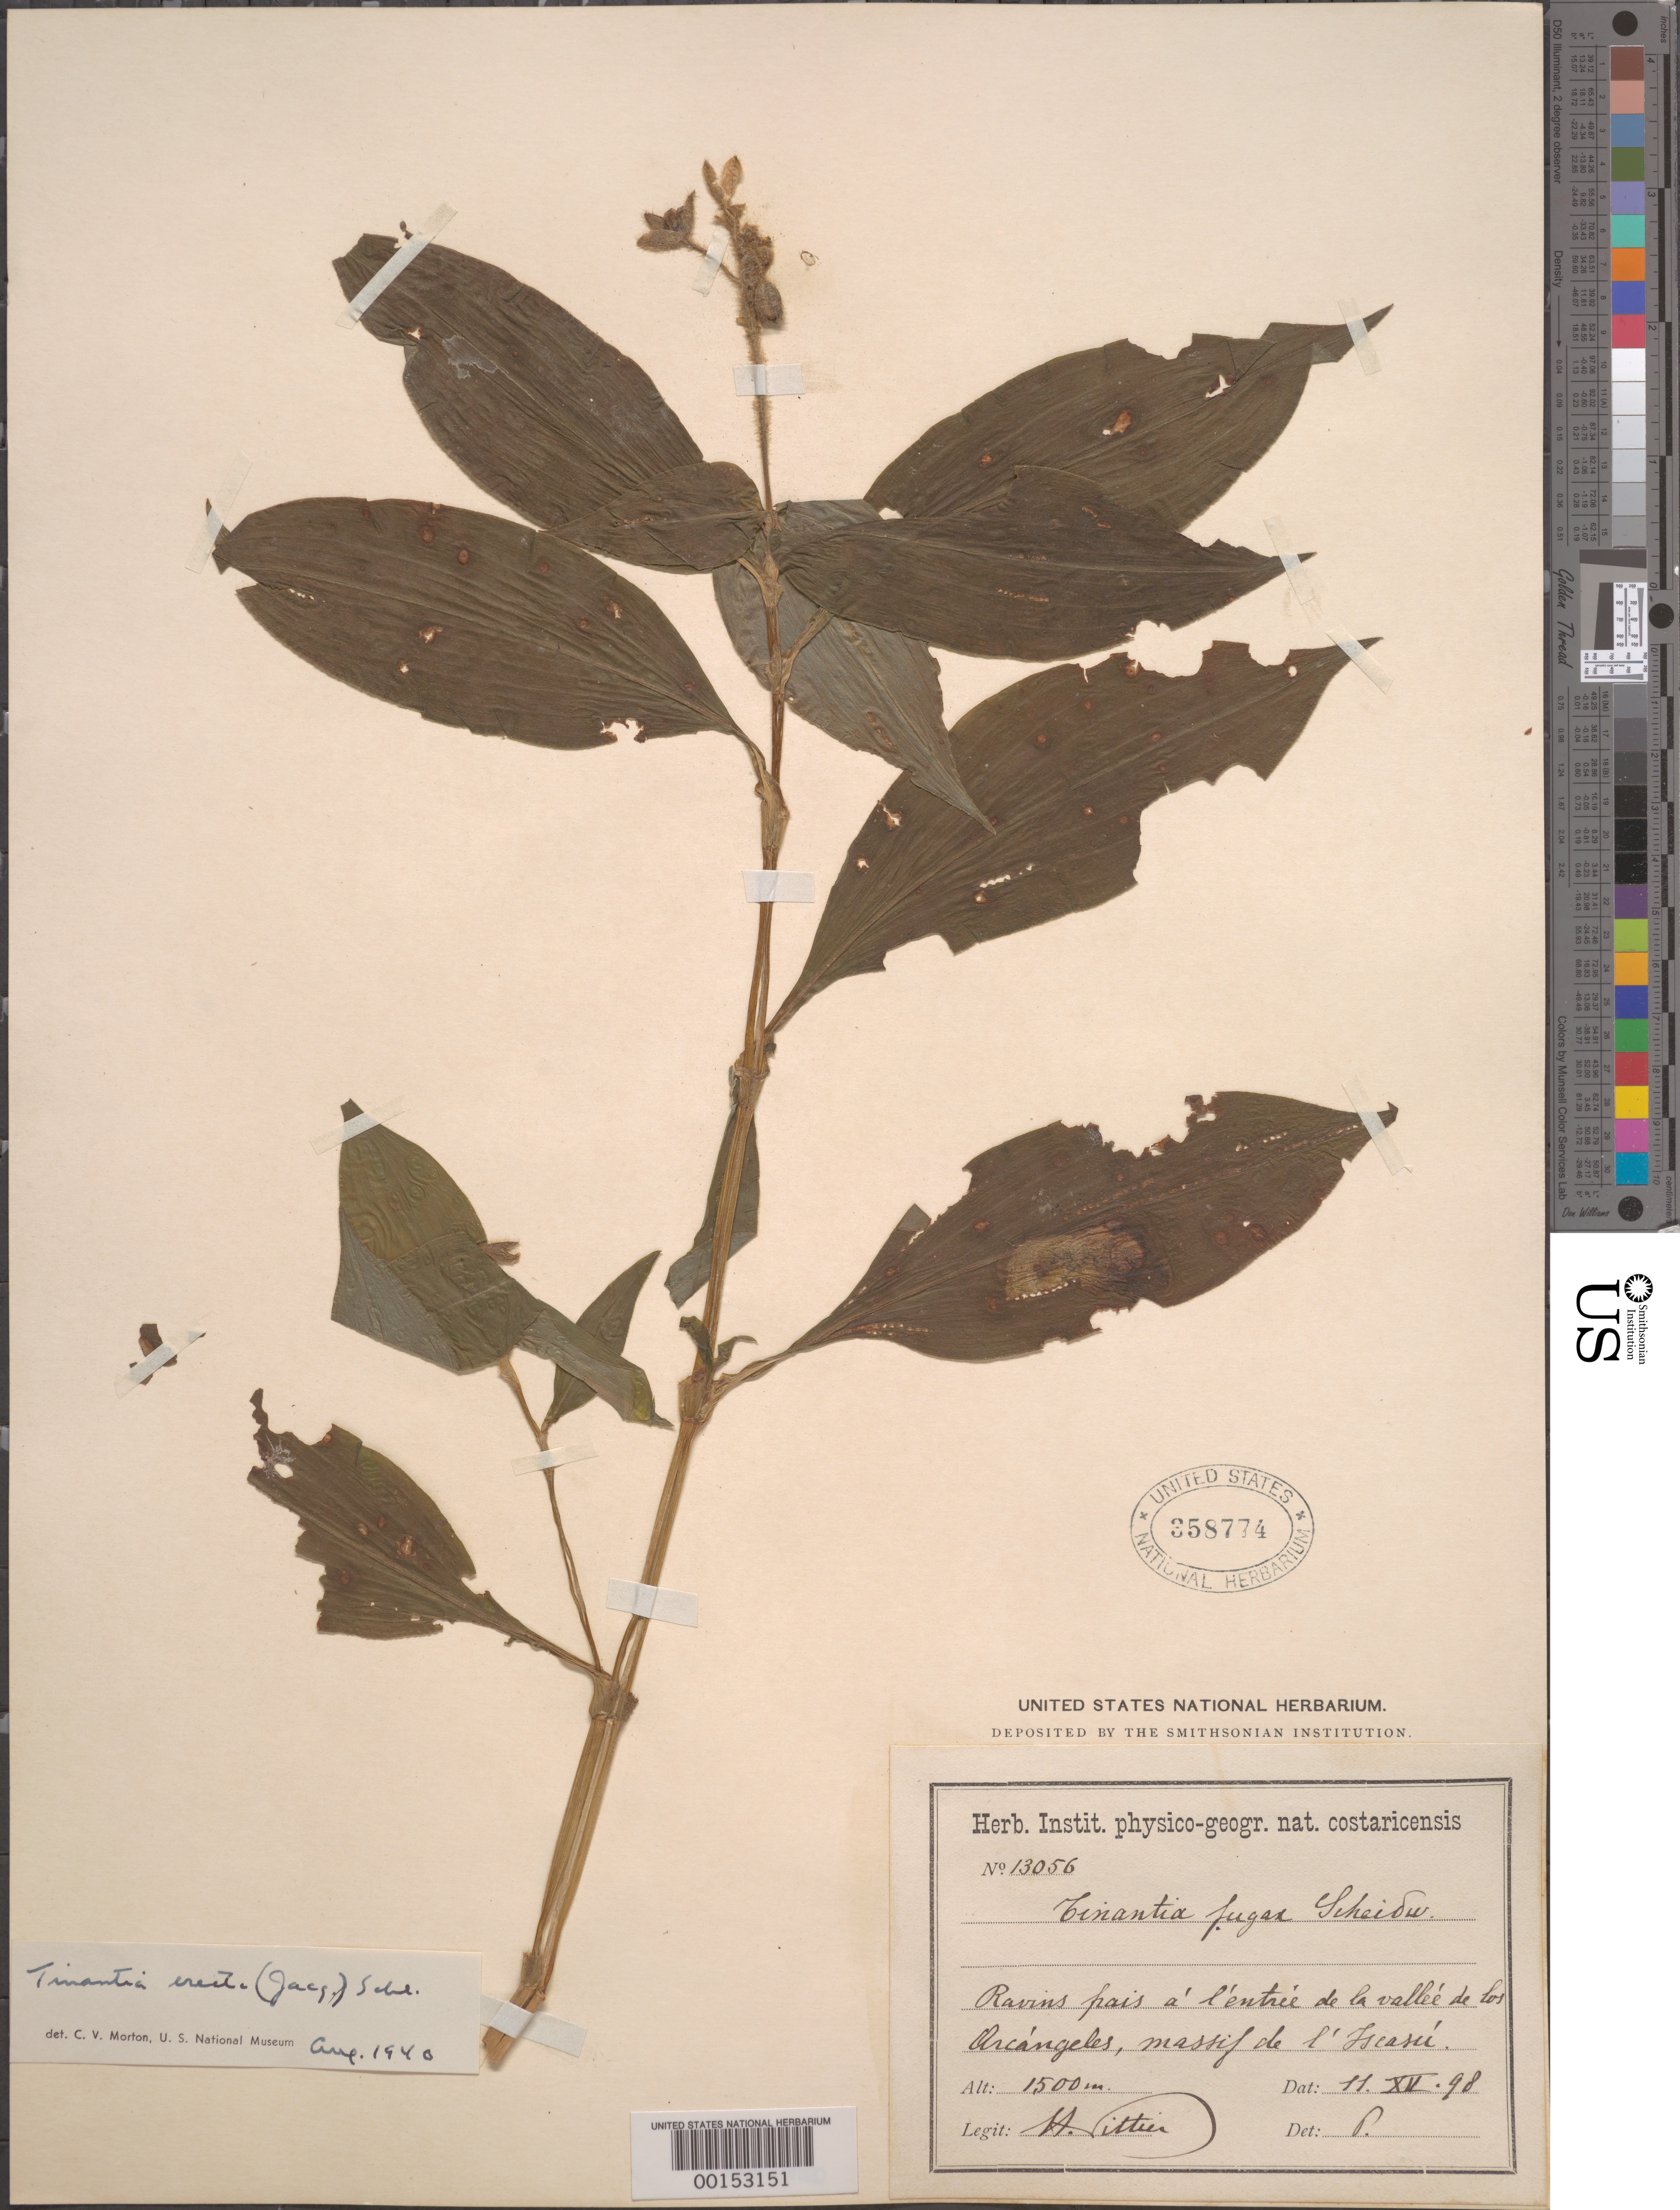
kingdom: Plantae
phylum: Tracheophyta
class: Liliopsida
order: Commelinales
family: Commelinaceae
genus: Tinantia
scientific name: Tinantia erecta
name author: (Jacq.) Fenzl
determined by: Morton, C. V.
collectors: H. F. Pittier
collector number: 13056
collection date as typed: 11 Dec 1898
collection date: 1898-12-11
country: Costa Rica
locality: Vallee de Los Arcangeles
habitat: Ravine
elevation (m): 1500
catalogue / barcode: US 358774